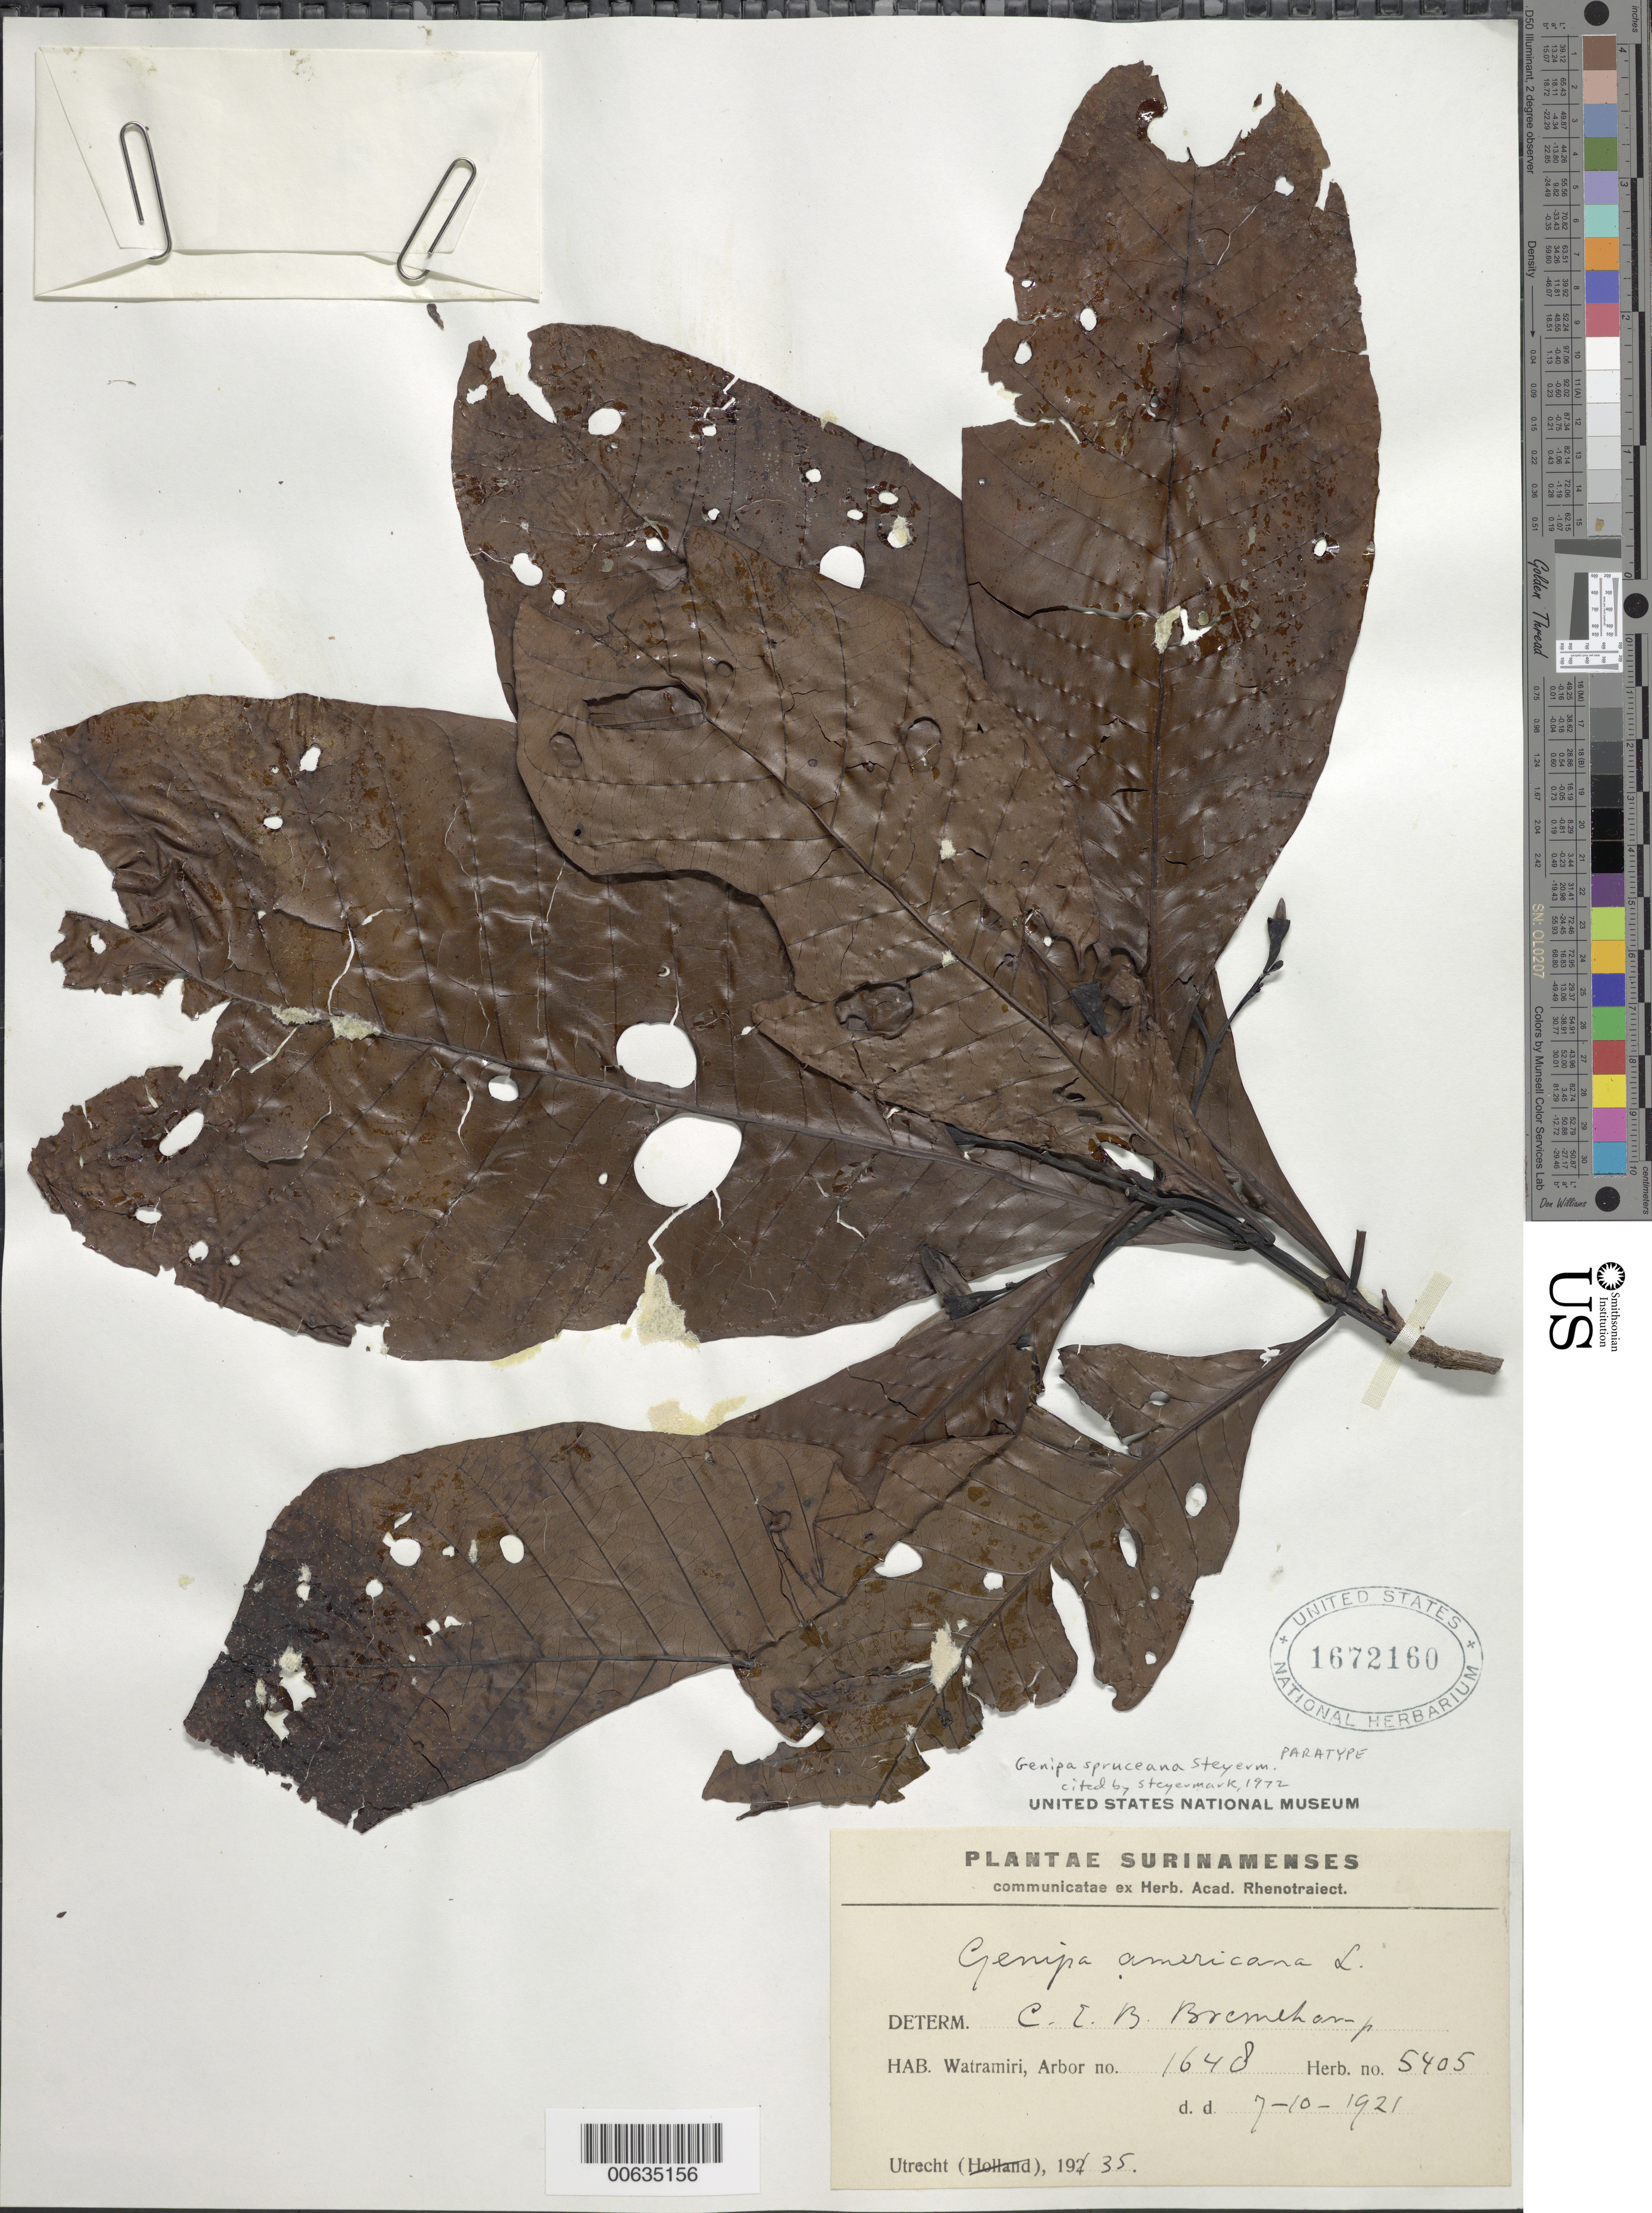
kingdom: Plantae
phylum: Tracheophyta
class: Magnoliopsida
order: Gentianales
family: Rubiaceae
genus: Genipa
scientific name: Genipa spruceana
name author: Steyerm.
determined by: Steyermark, Julian A., (VEN)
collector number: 5405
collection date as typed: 7-Oct-21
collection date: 1921-10-07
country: Suriname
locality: Watramiri, Forest Reserve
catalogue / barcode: US 1672160